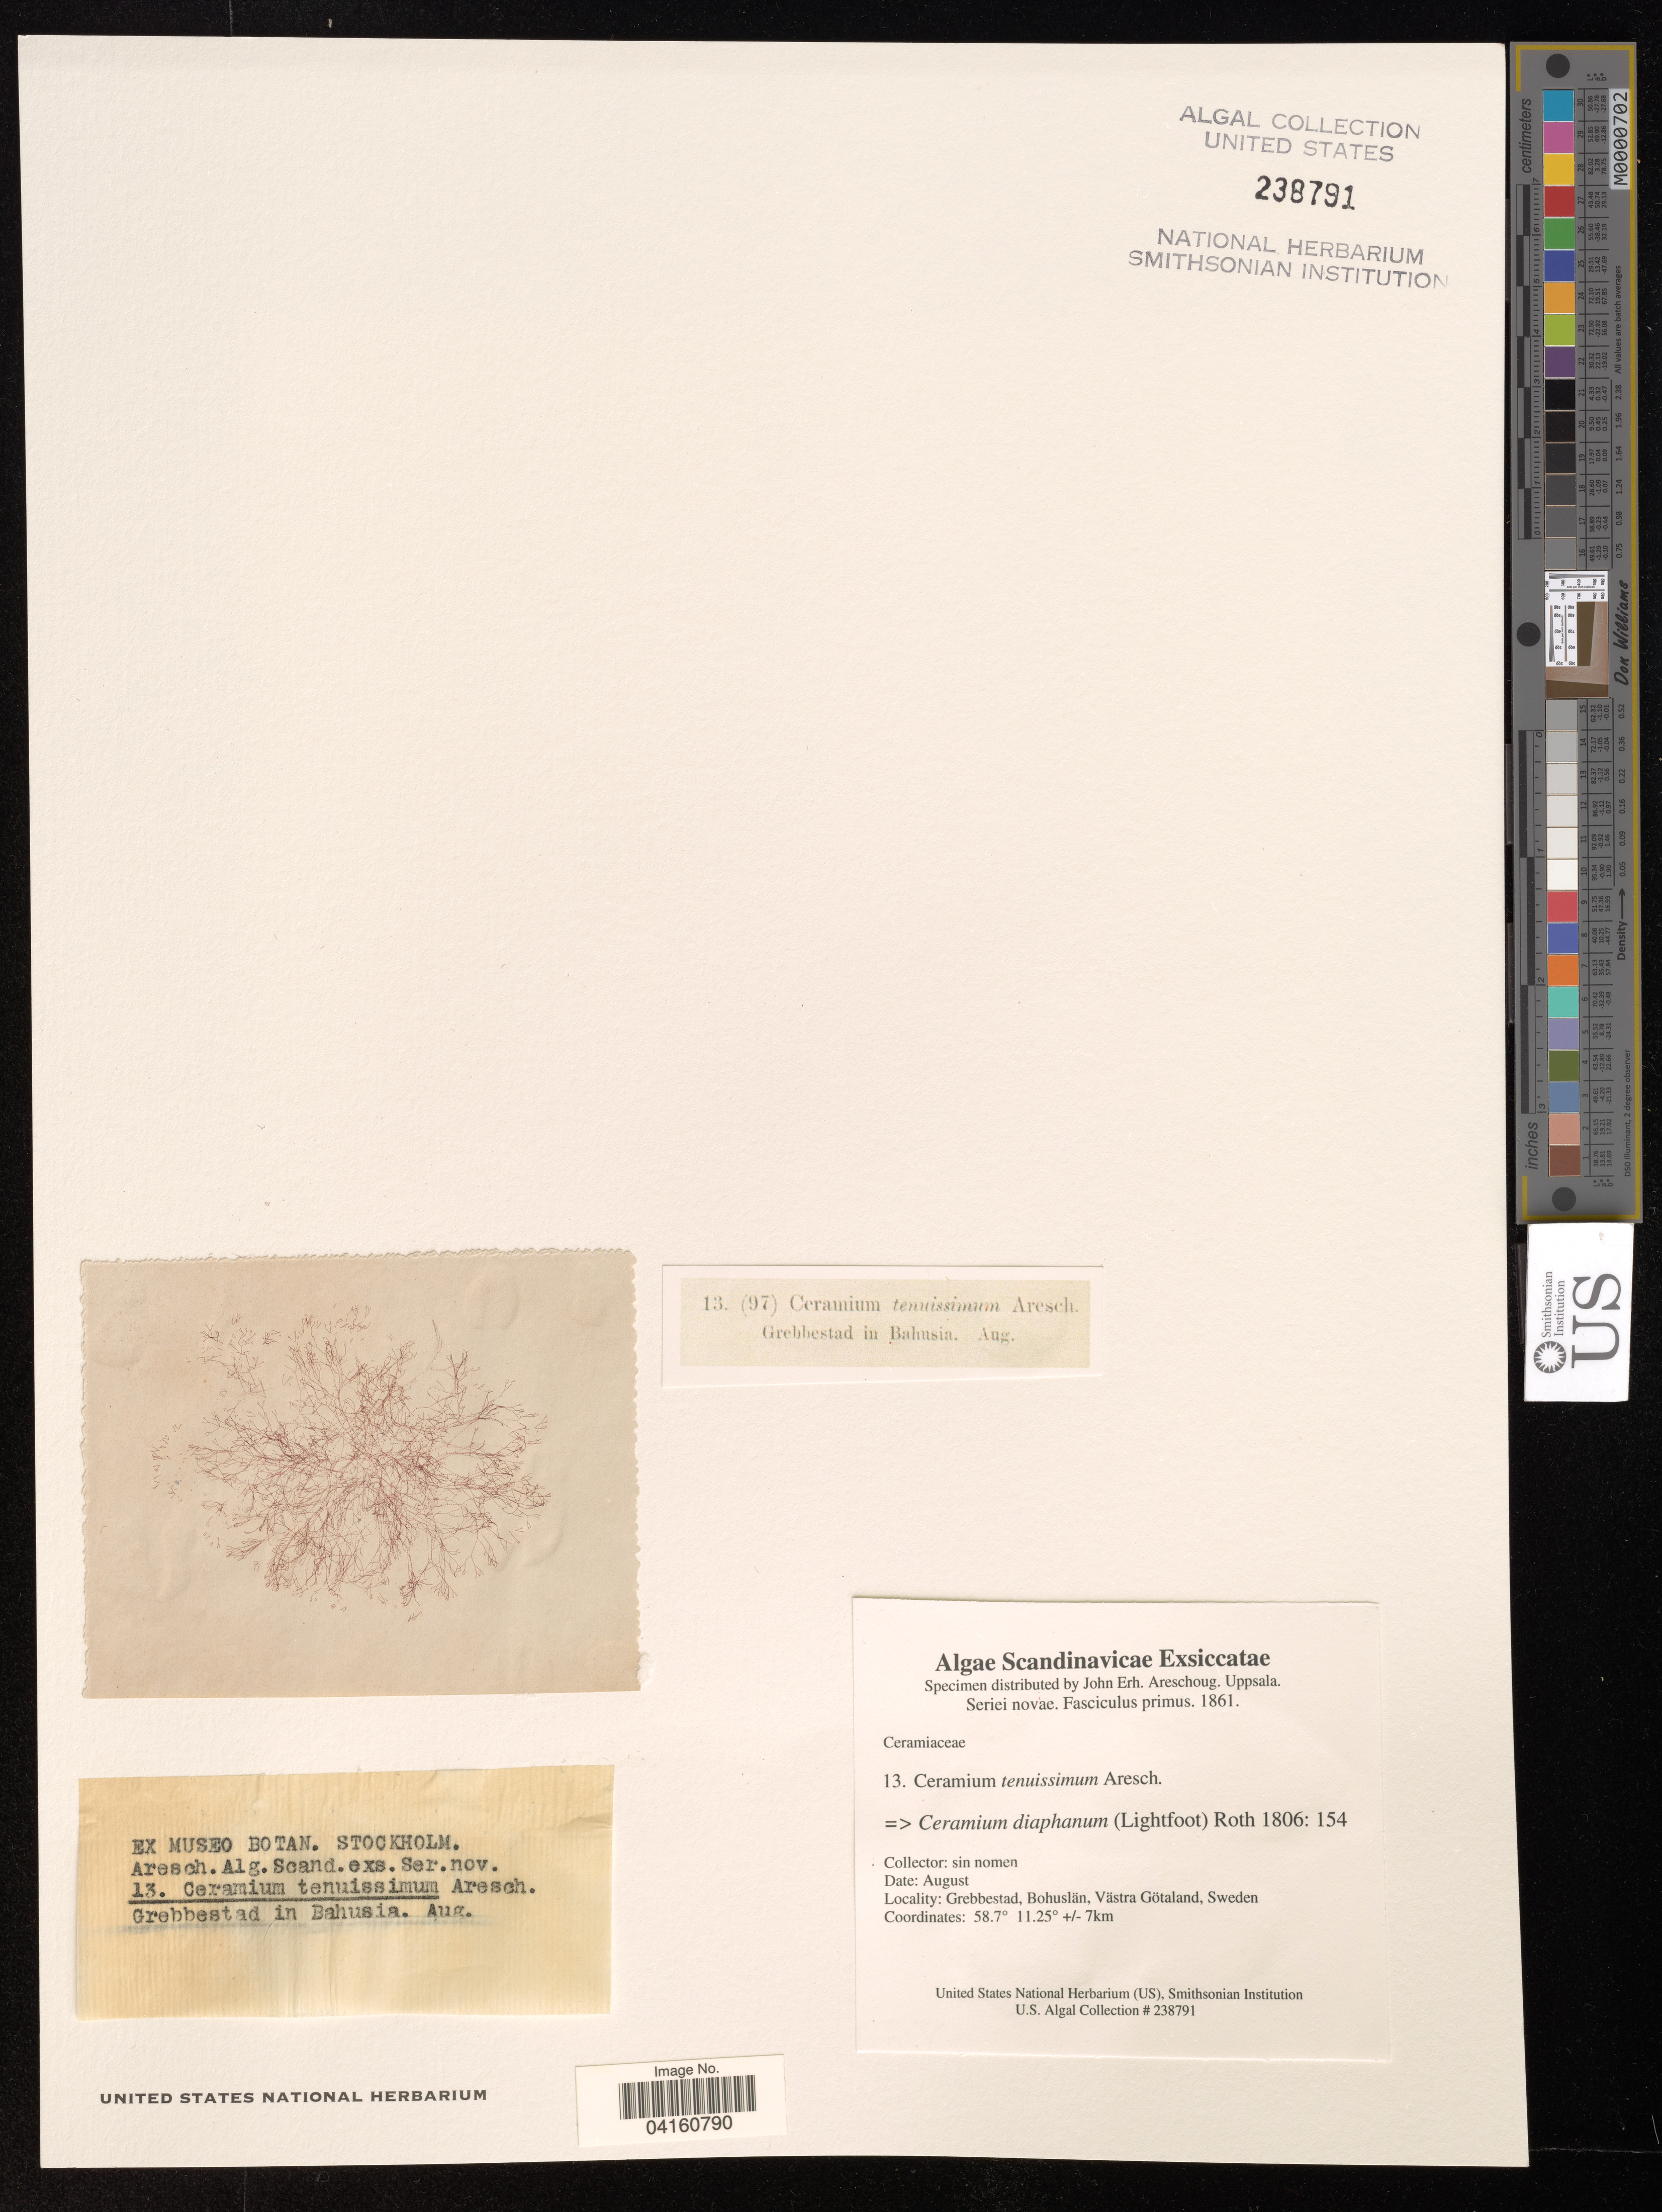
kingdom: Plantae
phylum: Rhodophyta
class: Florideophyceae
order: Ceramiales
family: Ceramiaceae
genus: Ceramium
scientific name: Ceramium diaphanum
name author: (Lightf.) Roth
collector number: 13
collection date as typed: August 1861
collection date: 1861-08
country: Sweden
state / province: Västra Götaland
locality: Grebbestad, Bohaslan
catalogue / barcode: US 238791